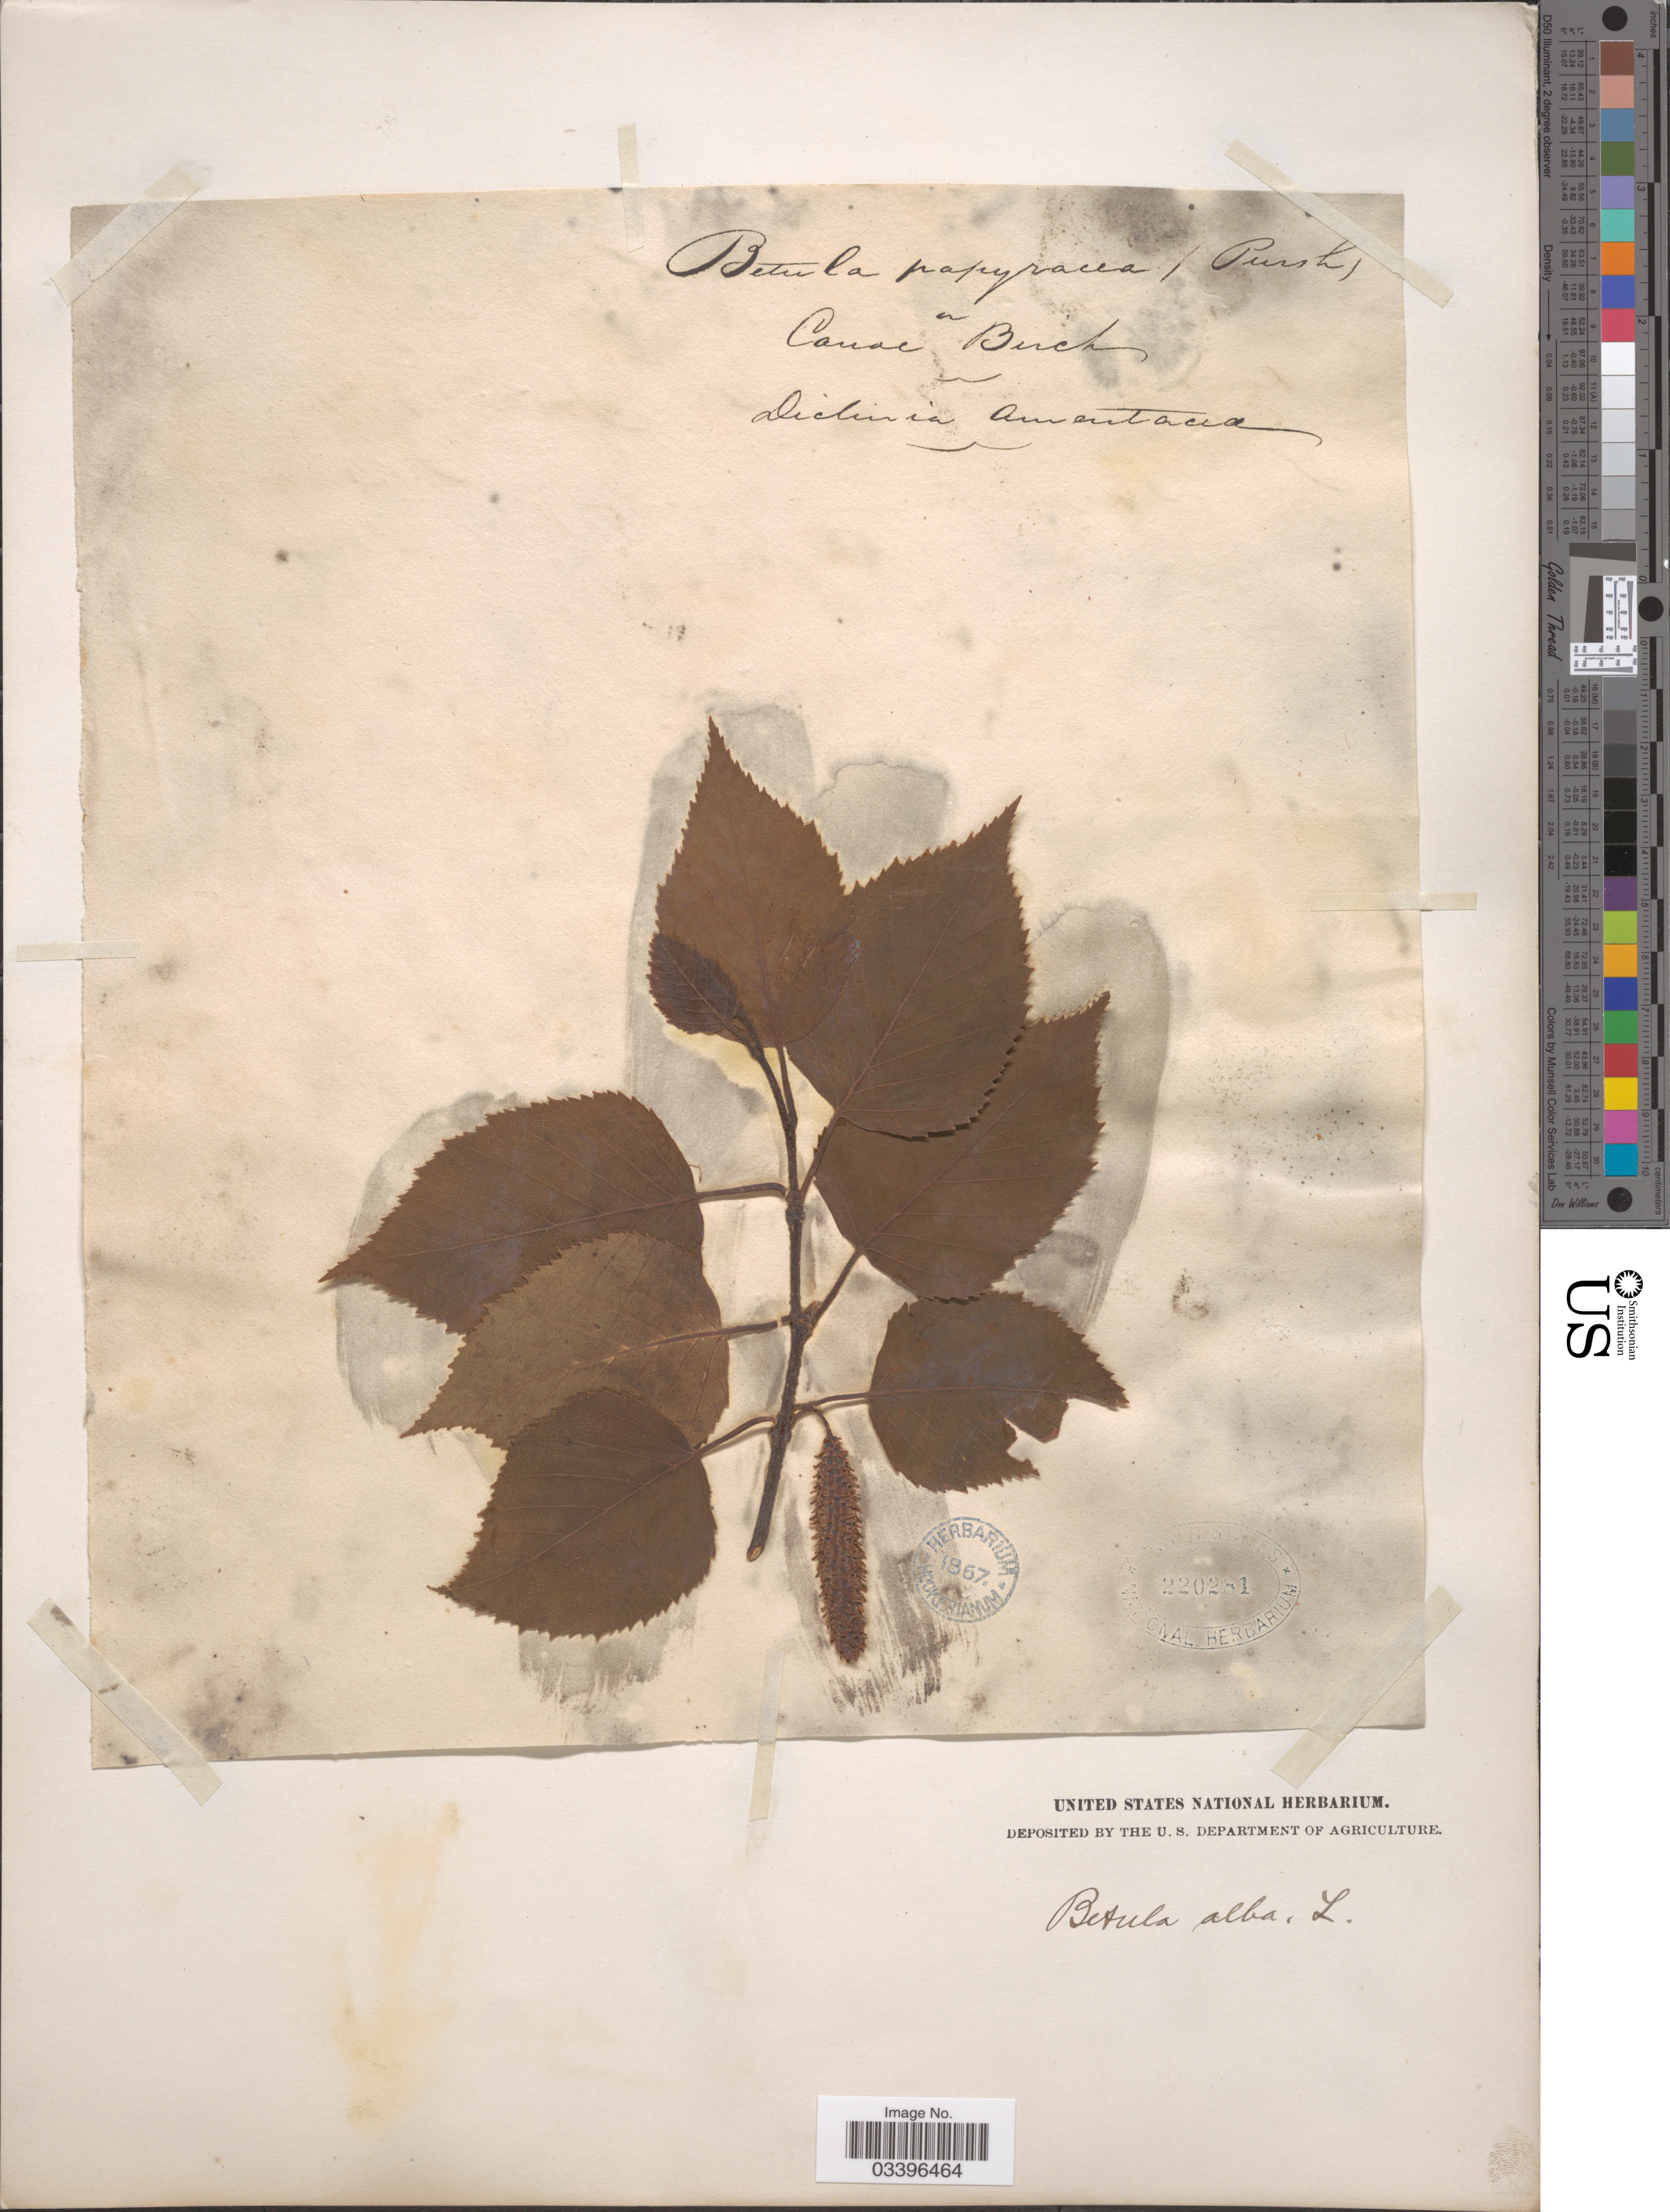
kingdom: Plantae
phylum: Tracheophyta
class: Magnoliopsida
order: Fagales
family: Betulaceae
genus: Betula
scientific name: Betula papyrifera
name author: Marshall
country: United States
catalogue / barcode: US 220281